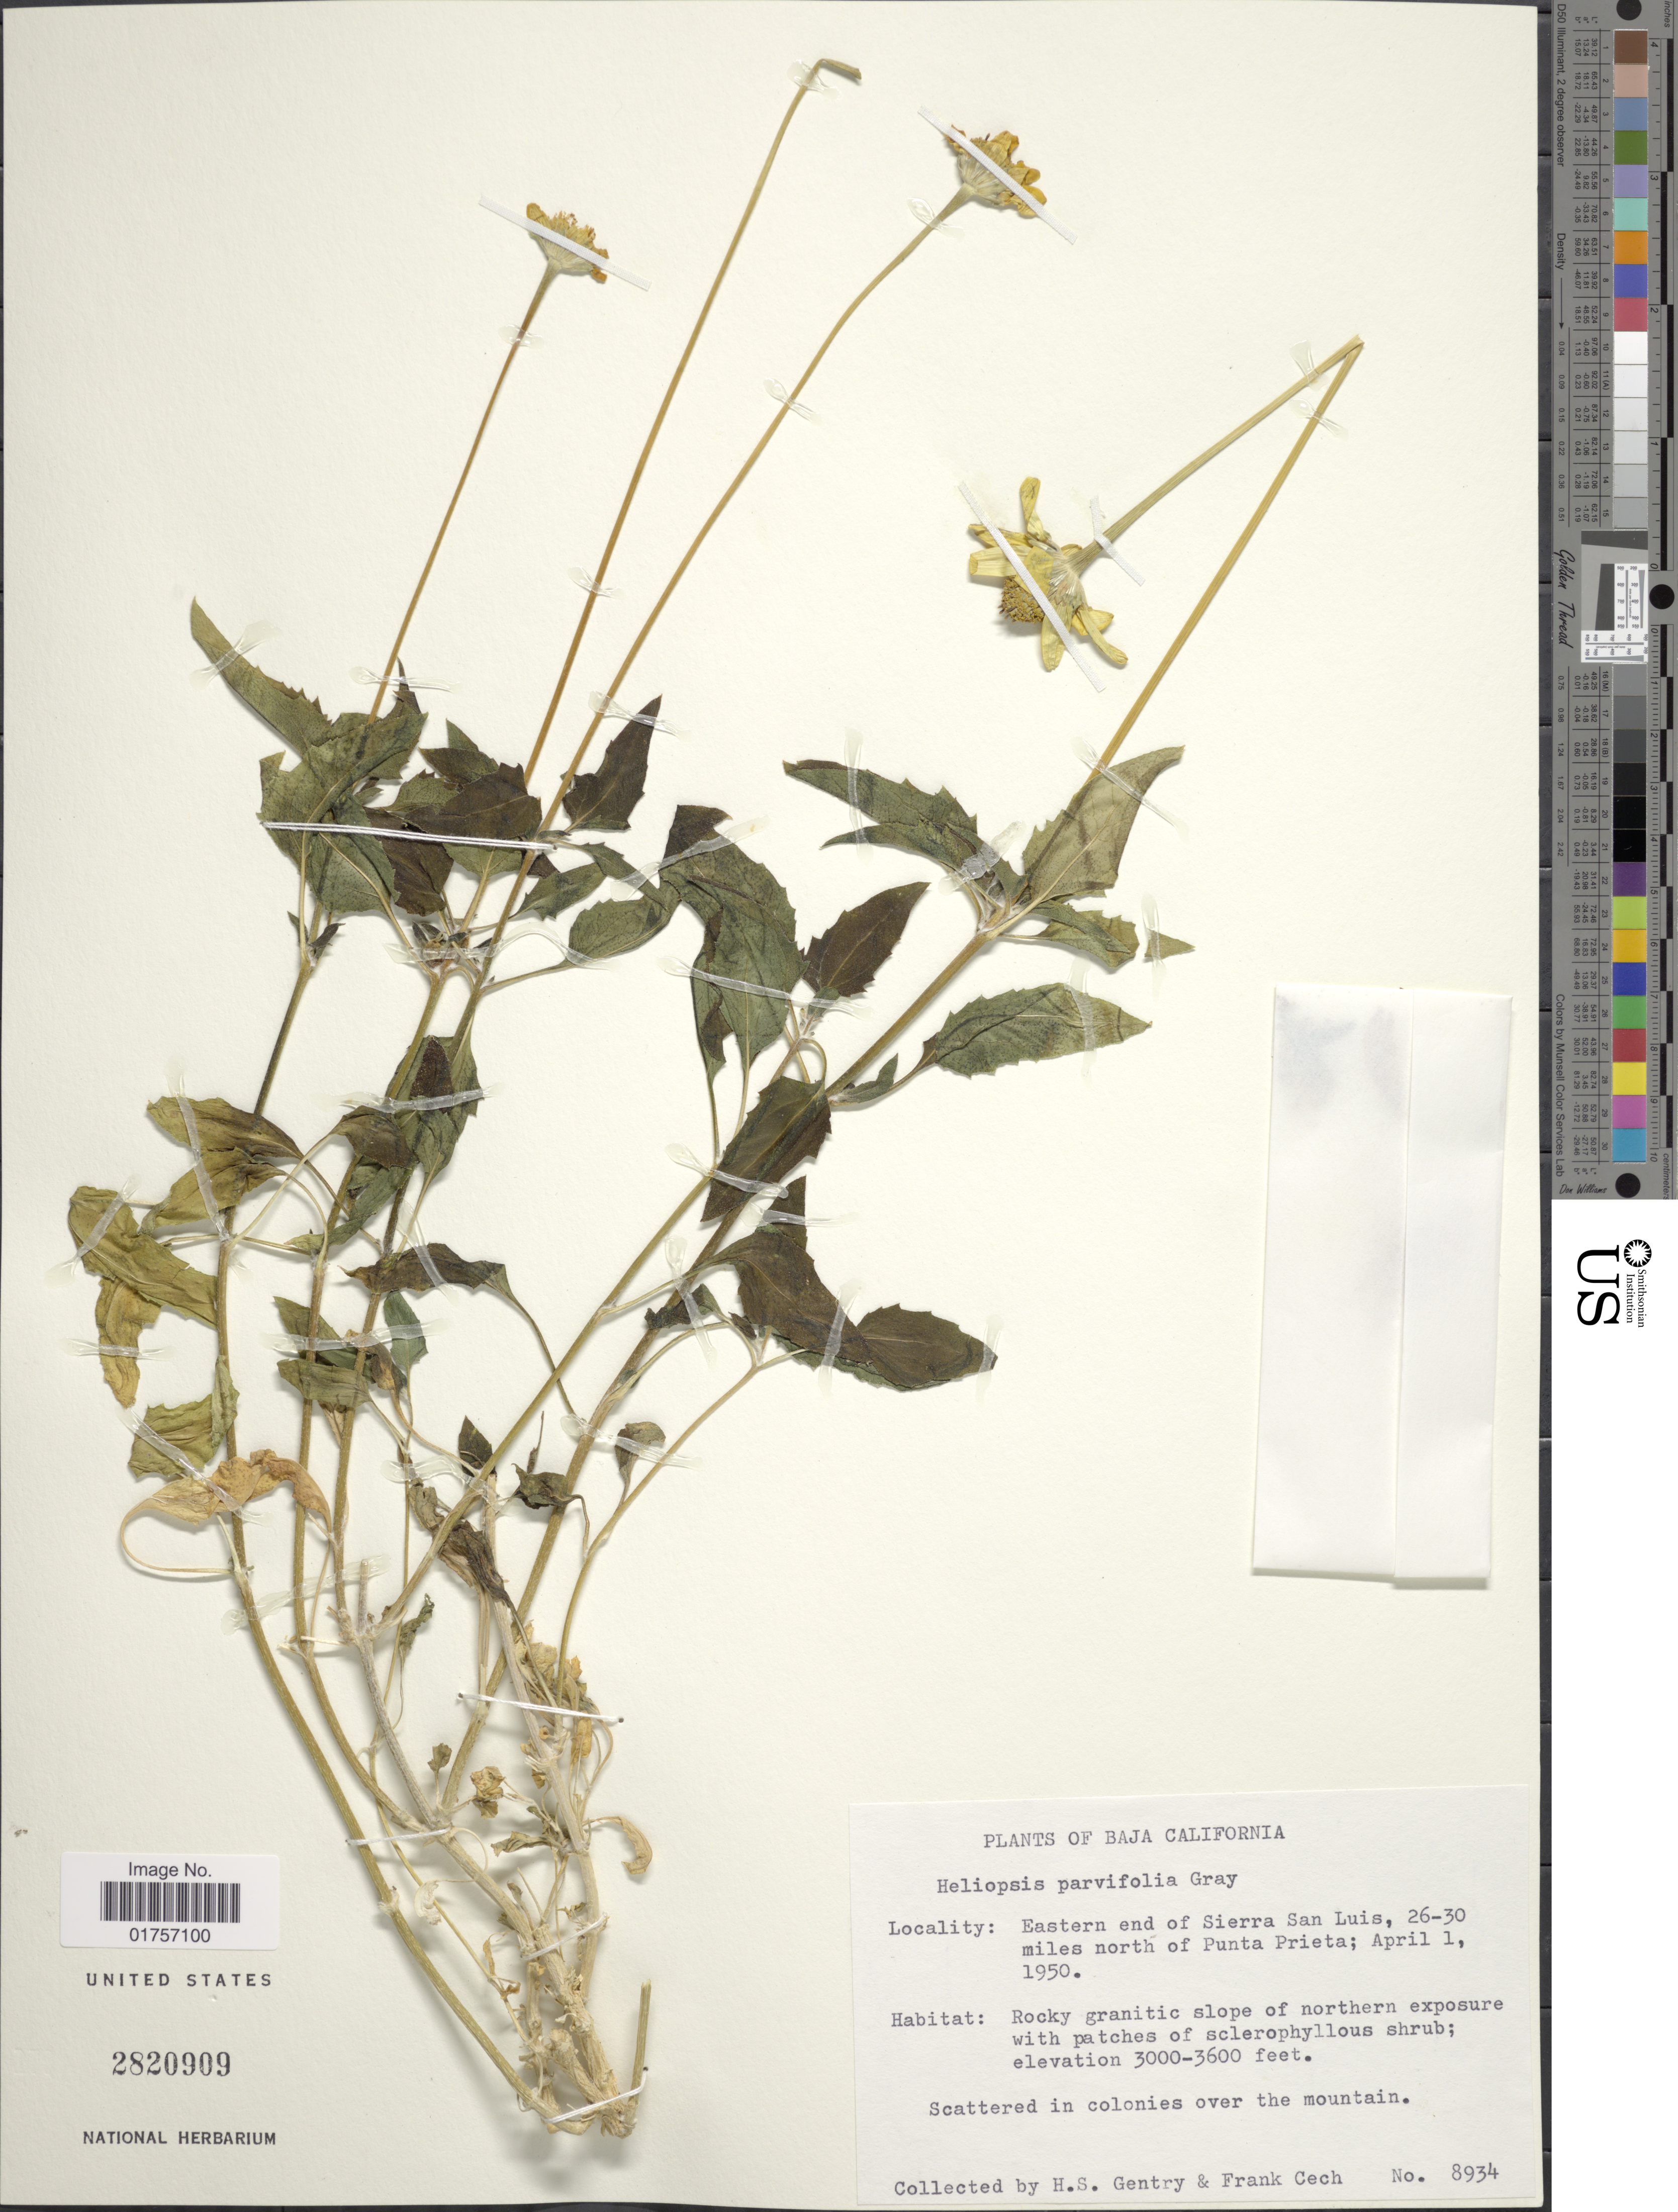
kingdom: Plantae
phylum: Tracheophyta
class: Magnoliopsida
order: Asterales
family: Asteraceae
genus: Heliopsis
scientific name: Heliopsis parvifolia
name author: A. Gray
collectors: H. S. Gentry & F. Cech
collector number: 8934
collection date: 1950-04-01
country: Mexico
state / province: Baja California Sur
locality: Eastern end of Sierra San Luis, 26-30 miles north of Punta Prieta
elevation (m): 914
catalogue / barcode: US 2820909